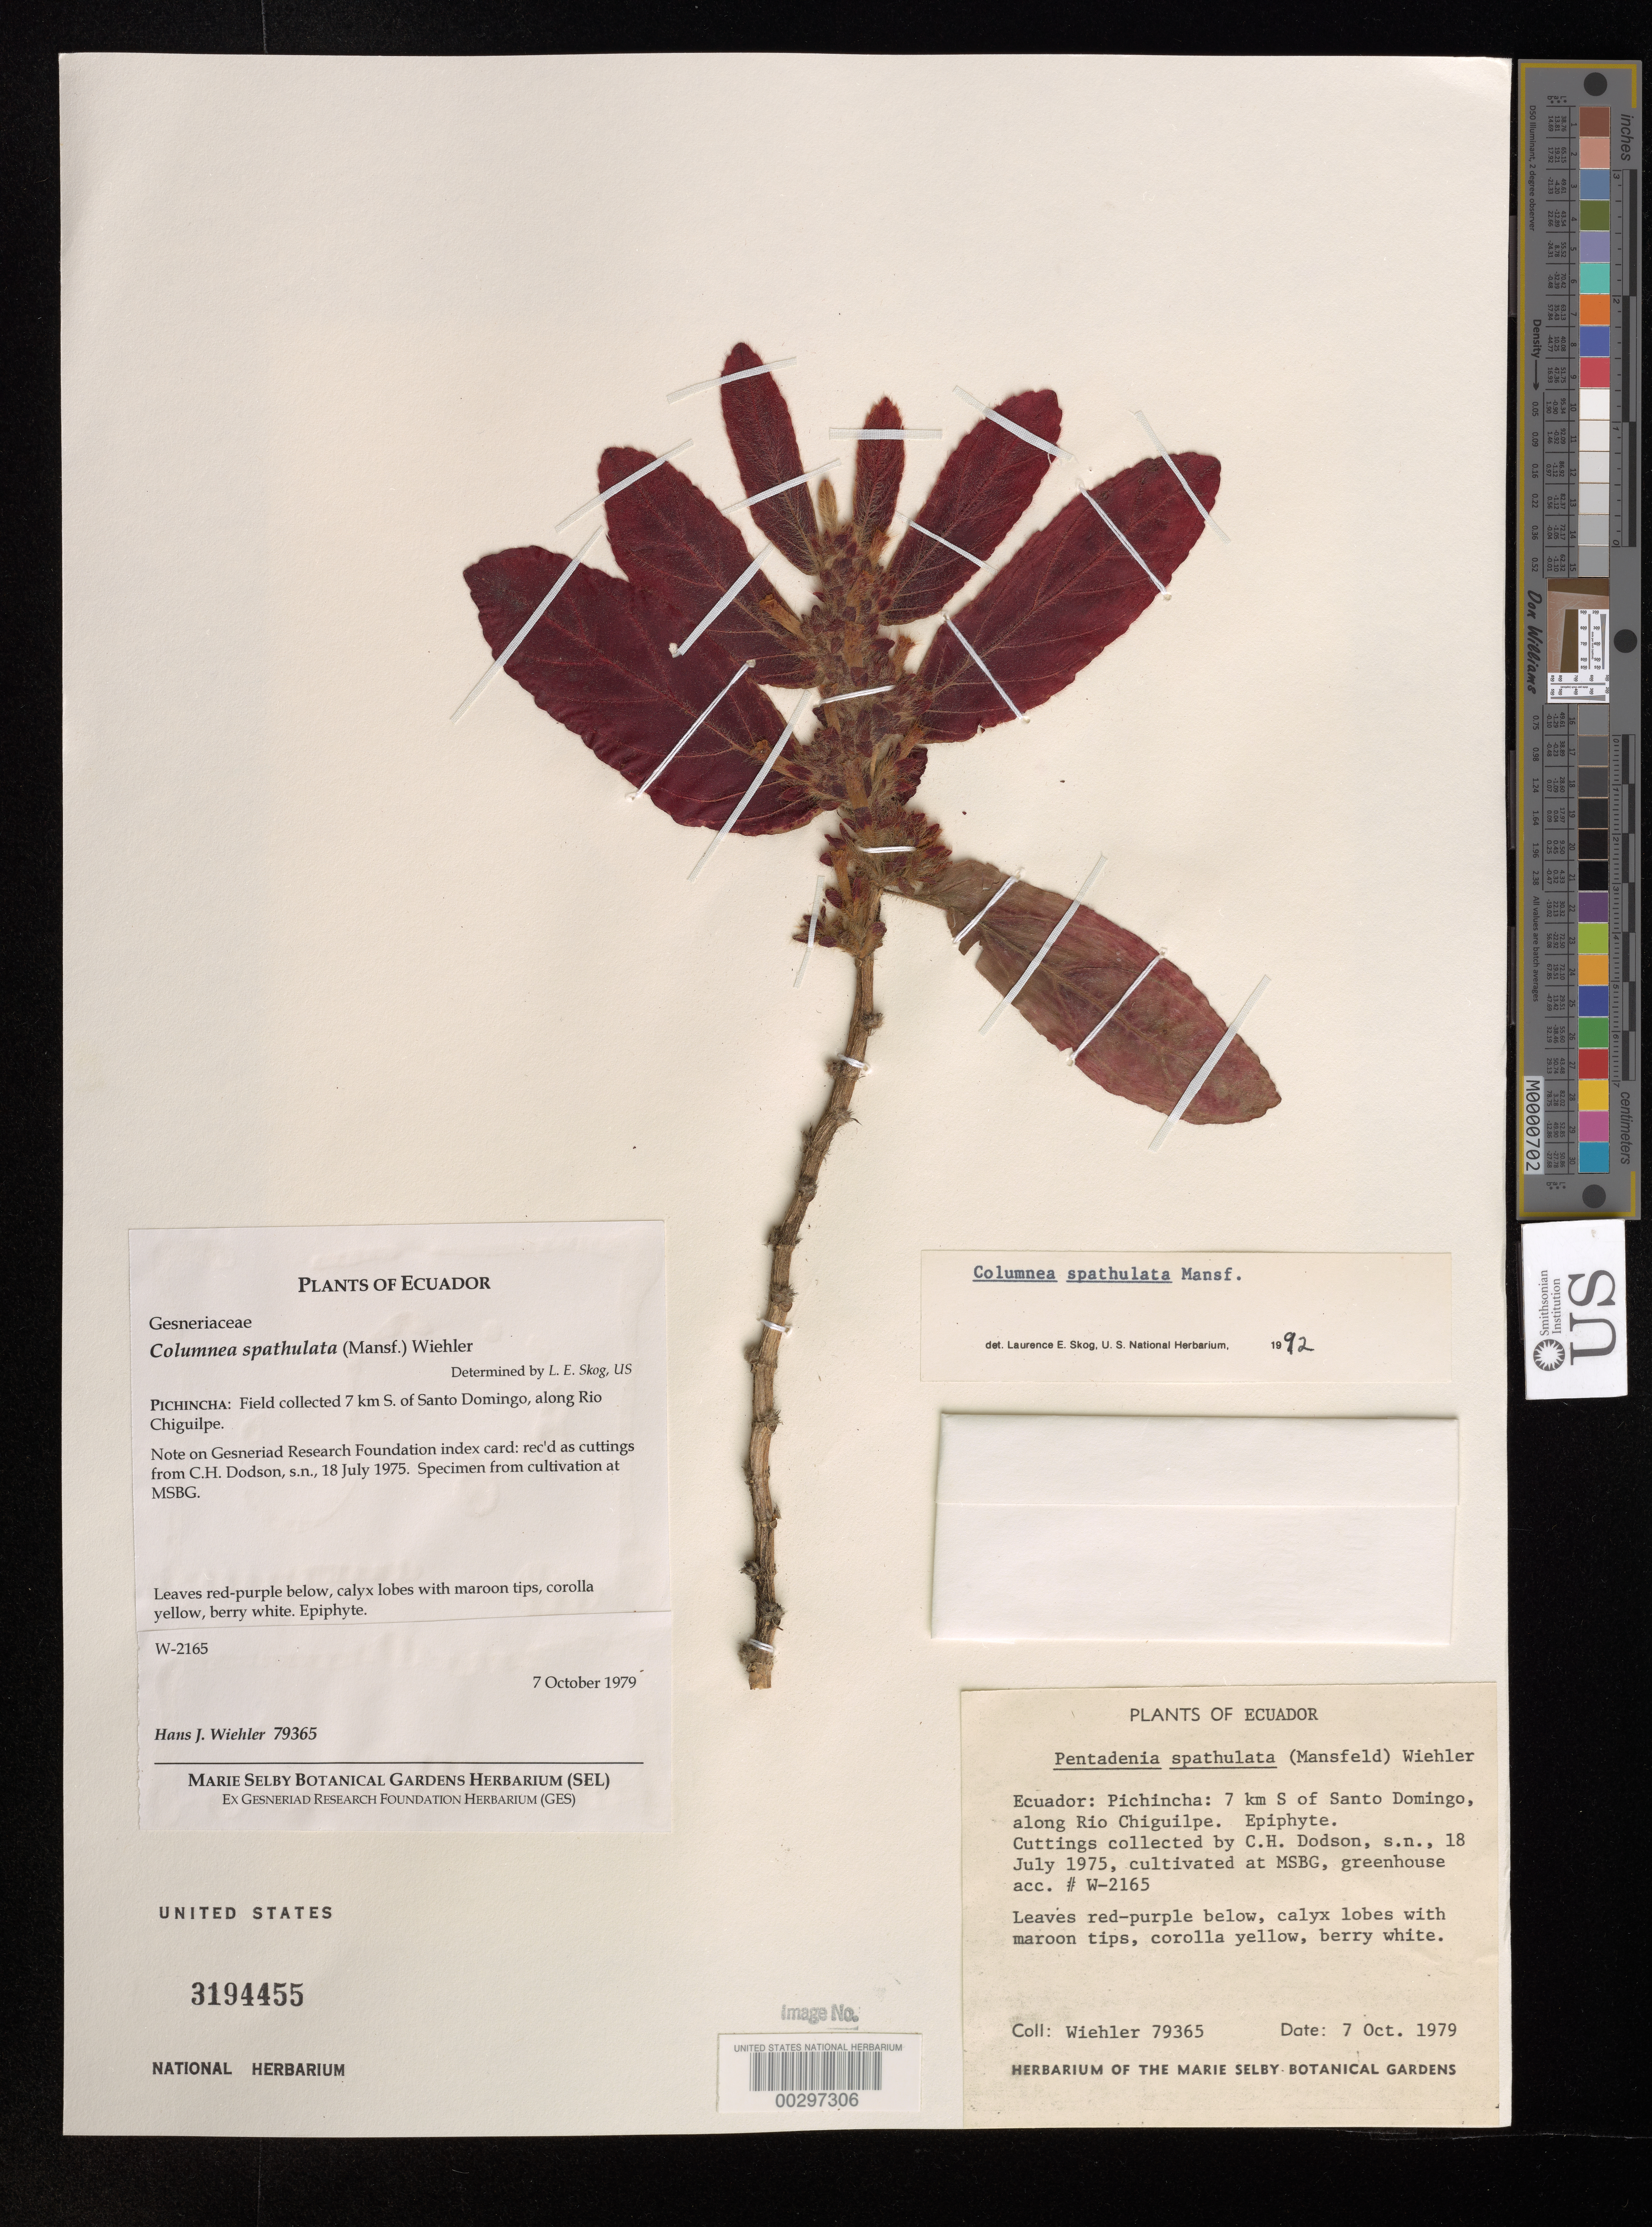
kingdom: Plantae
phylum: Tracheophyta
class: Magnoliopsida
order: Lamiales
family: Gesneriaceae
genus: Columnea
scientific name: Columnea spathulata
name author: Mansf.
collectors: H. J. Wiehler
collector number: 79365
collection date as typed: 7 October 1979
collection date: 1979-10-07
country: United States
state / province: Florida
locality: Cultivated at Marie Selby Botanical Gardens.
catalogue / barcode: US 3194455